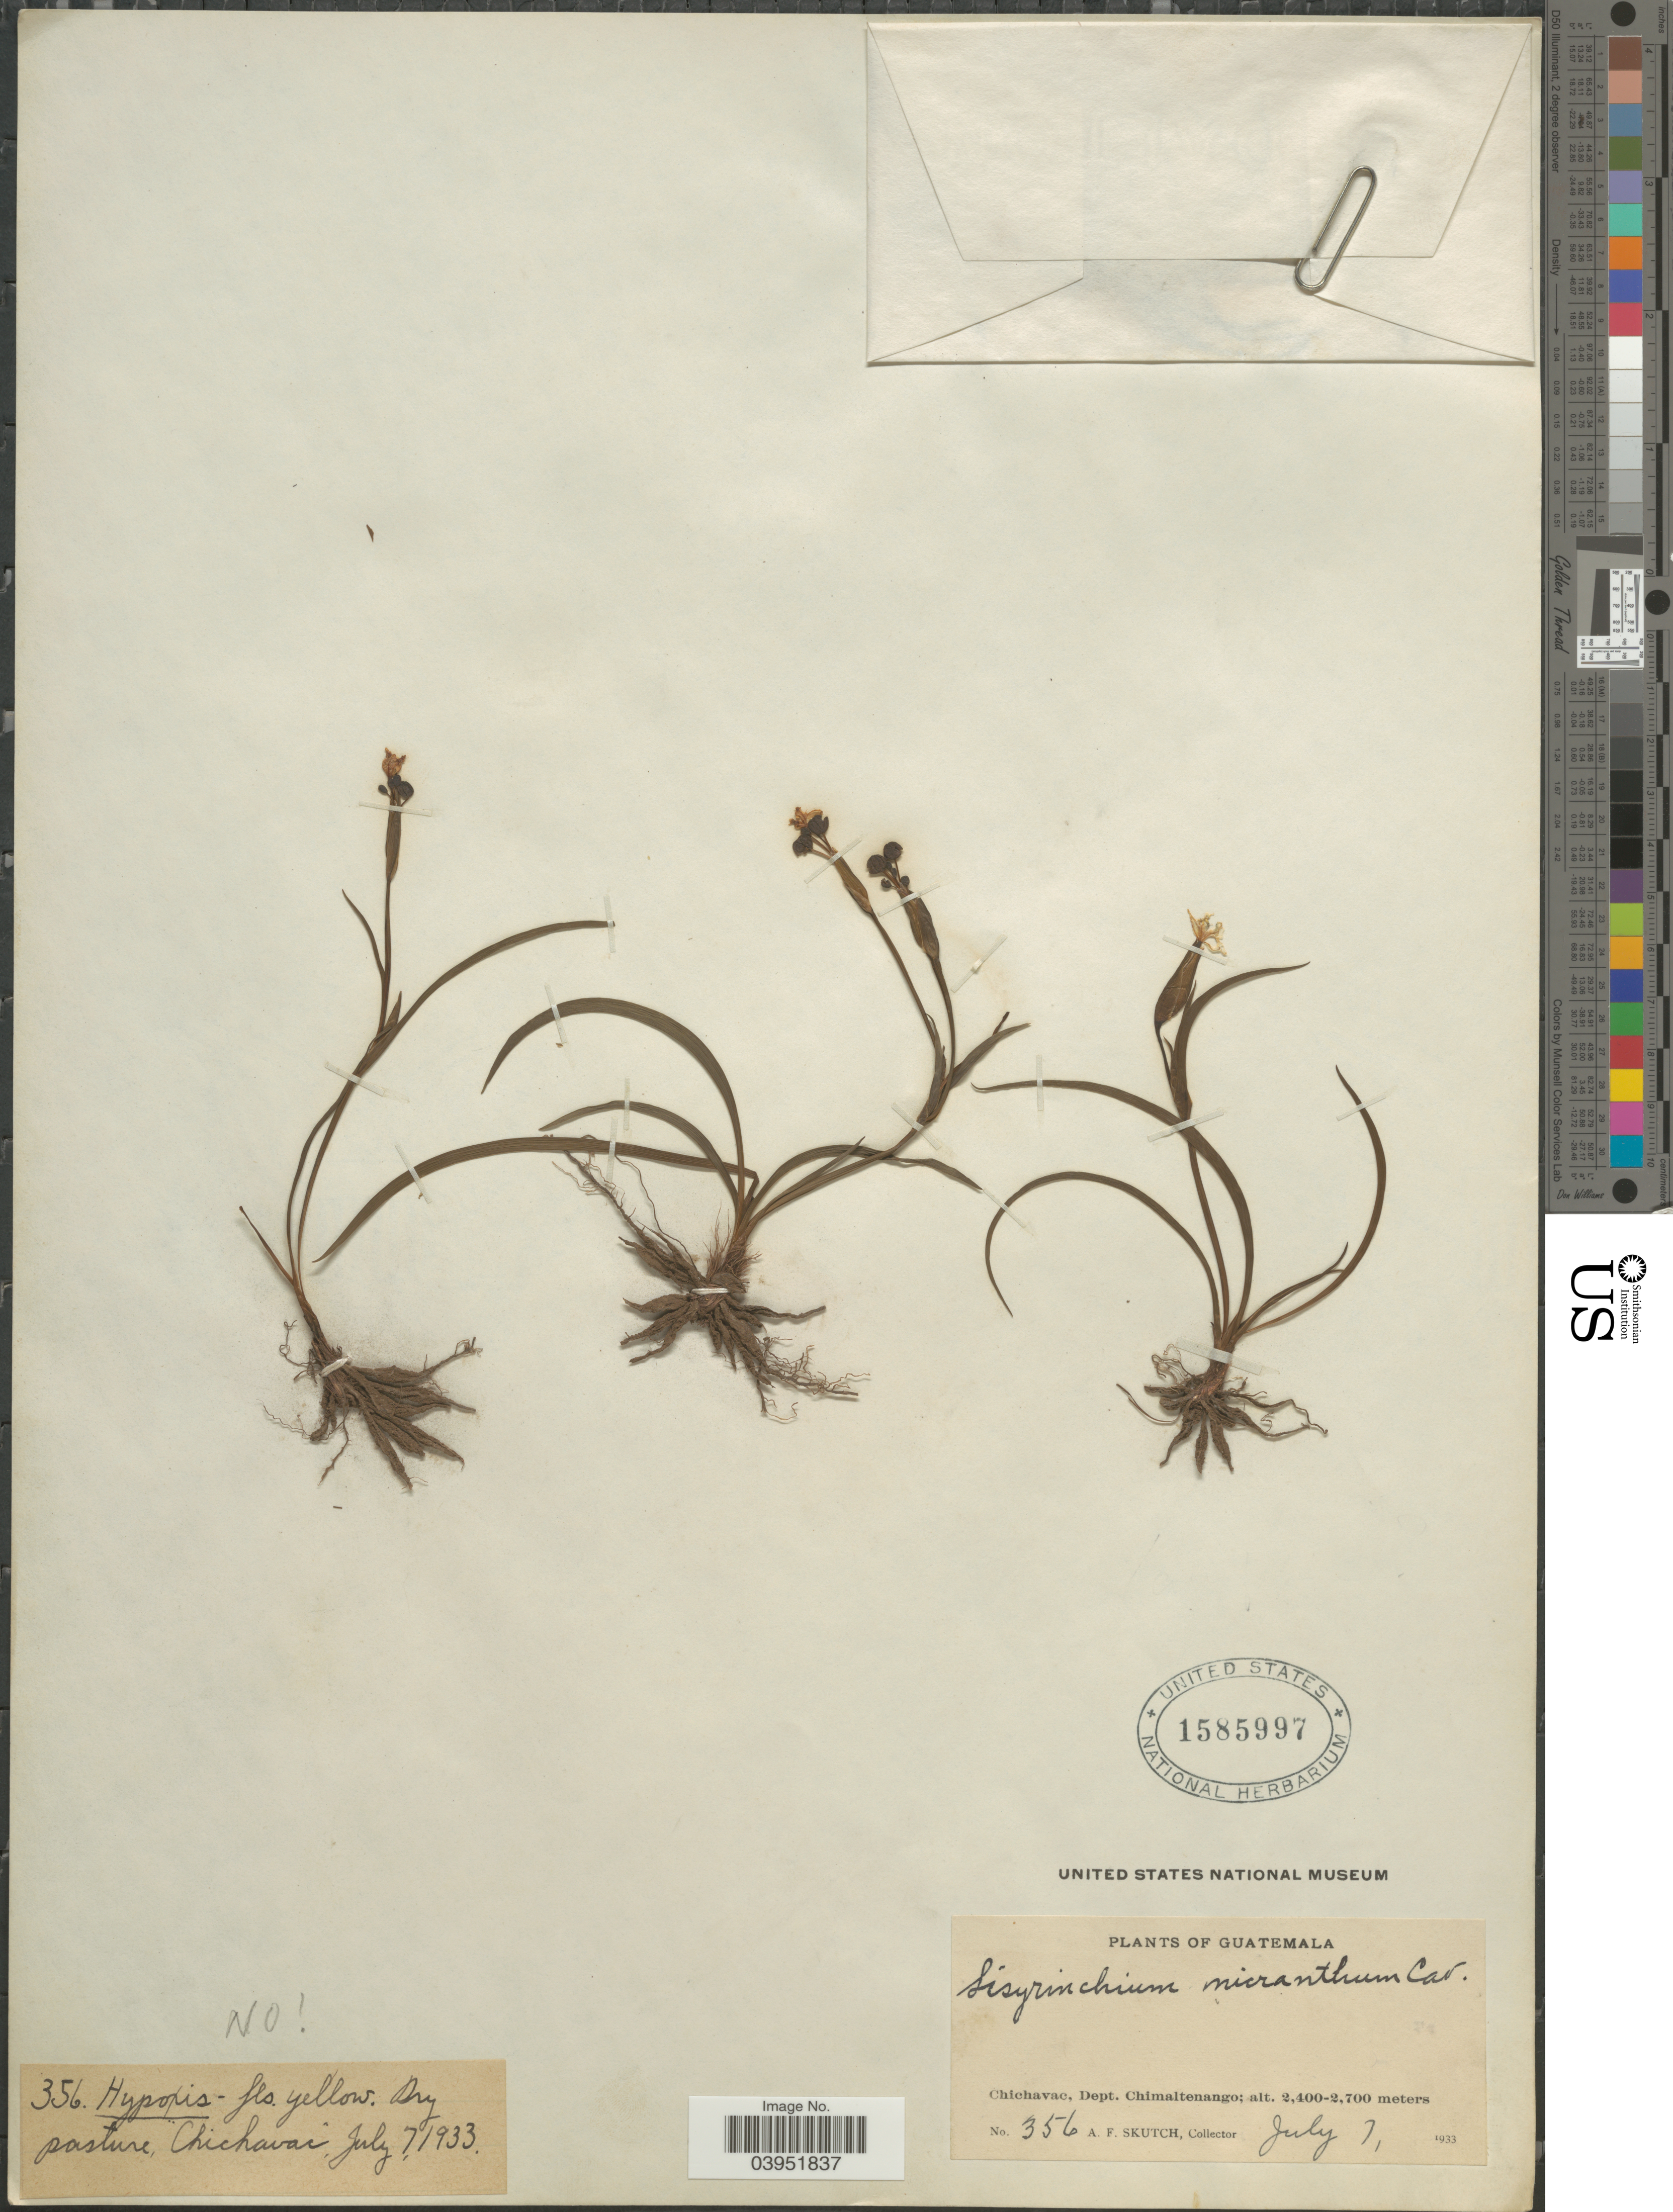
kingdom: Plantae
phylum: Tracheophyta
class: Liliopsida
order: Asparagales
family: Iridaceae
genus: Sisyrinchium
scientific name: Sisyrinchium tenuifolium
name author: Humb. & Bonpl. ex Willd.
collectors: A. F. Skutch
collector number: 356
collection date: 1933-07-07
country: Guatemala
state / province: Chimaltenango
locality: Chichavac, Dept. Chimaltenango.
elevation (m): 2400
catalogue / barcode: US 1585997